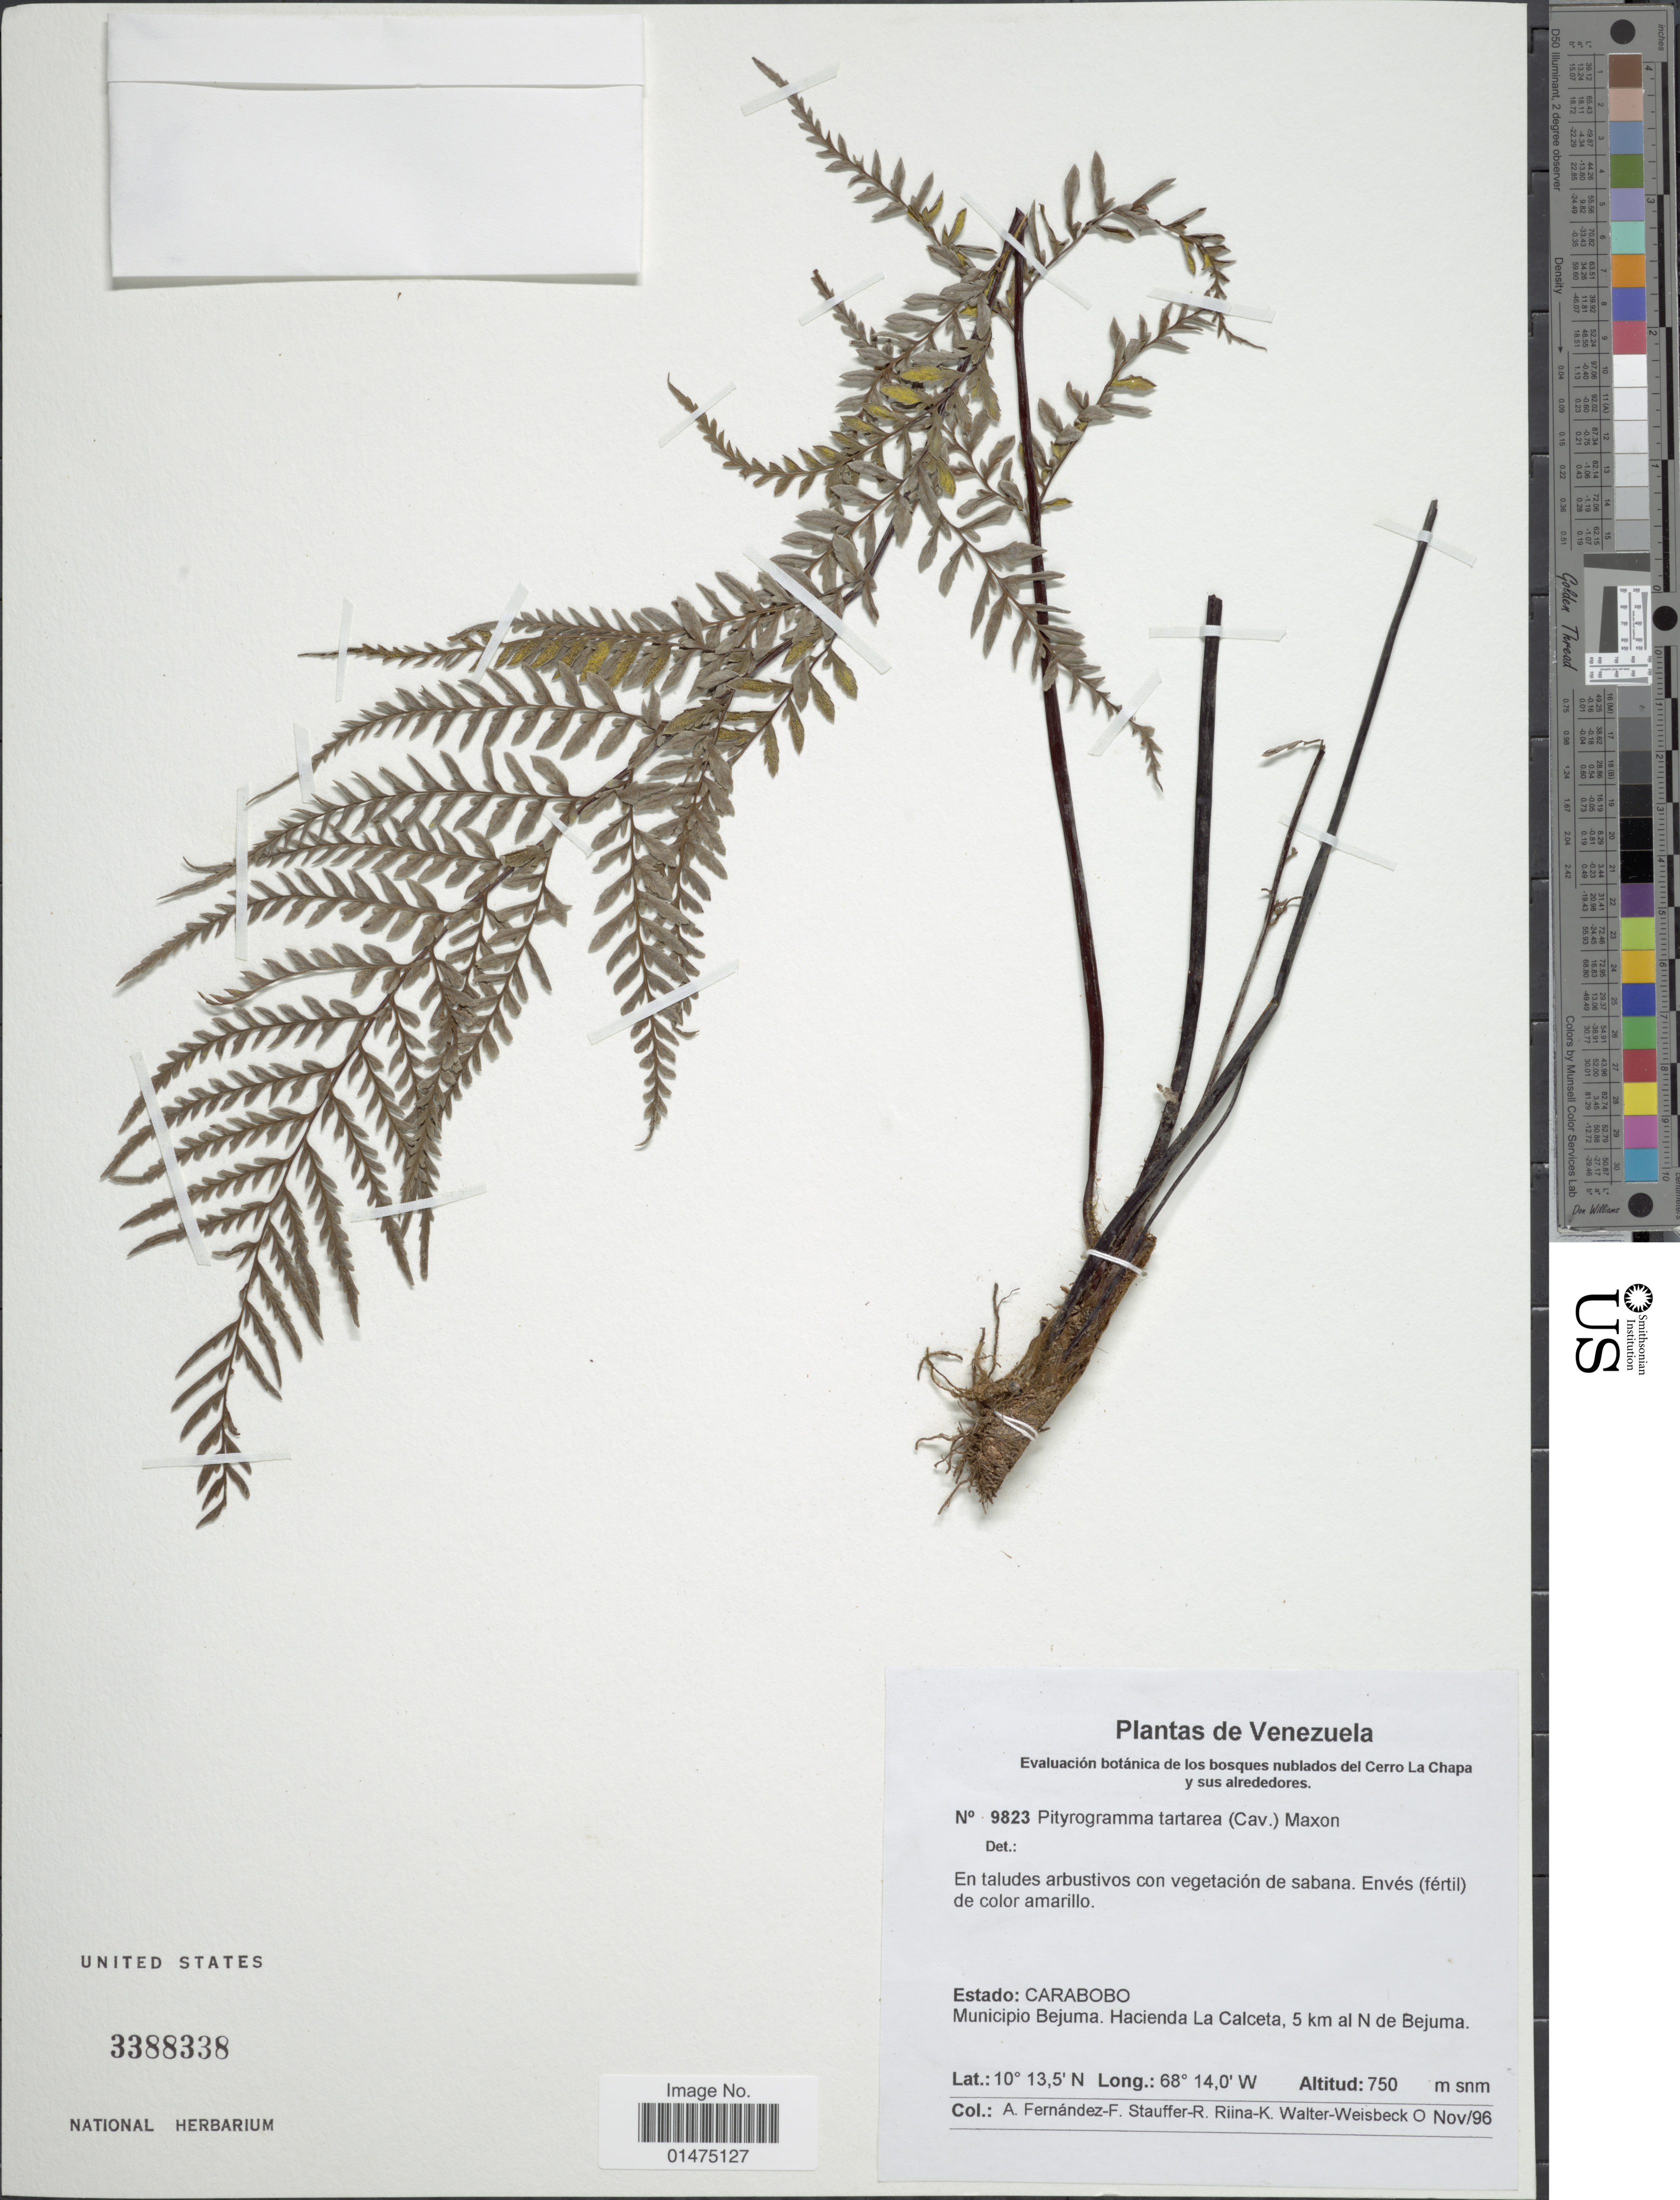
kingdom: Plantae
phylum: Tracheophyta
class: Polypodiopsida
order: Polypodiales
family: Pteridaceae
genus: Pityrogramma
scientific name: Pityrogramma tartarea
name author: (Cav.) Maxon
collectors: A. Fernández, F. W. Stauffer, R. Riina, K. Walter-Weissbeck & O. Kunert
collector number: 9823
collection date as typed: Transcribed d/m/y: /11/96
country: Venezuela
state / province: Carabobo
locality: Minicipio Bejuma, Hacienda La Calceta, 5 km al N. de Bejuma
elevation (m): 750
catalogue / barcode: US 3388338